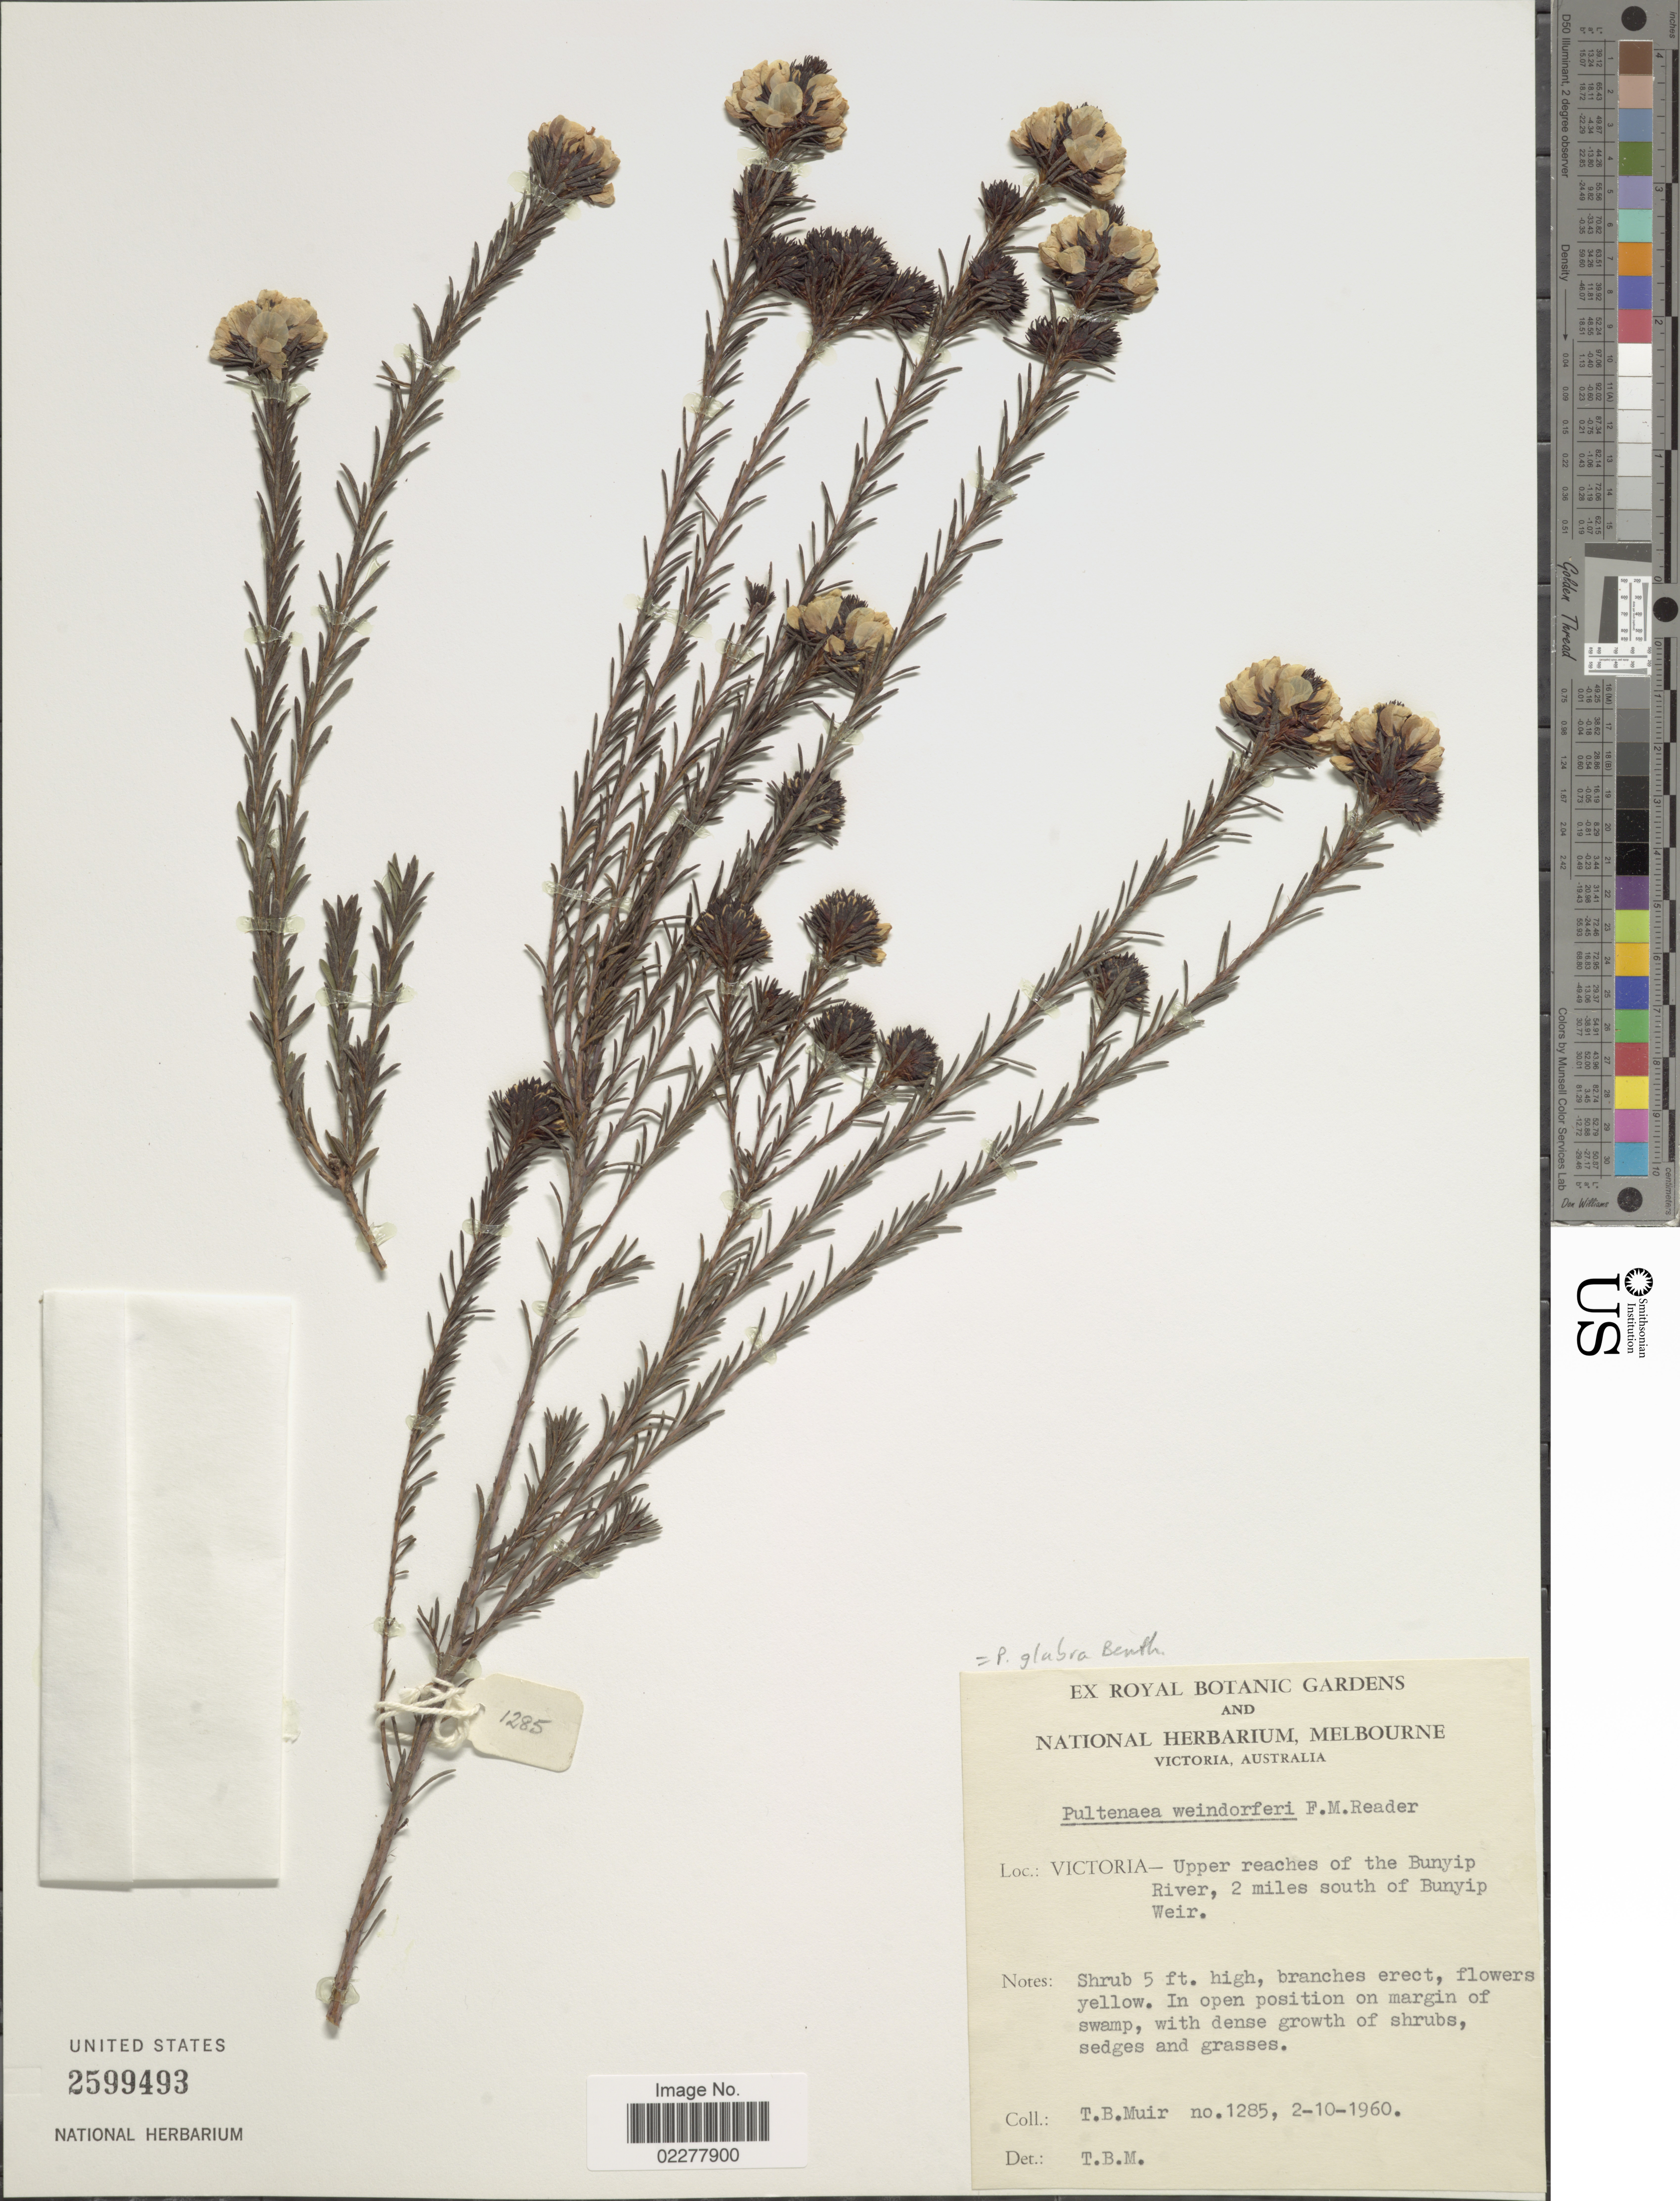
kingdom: Plantae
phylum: Tracheophyta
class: Magnoliopsida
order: Fabales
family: Fabaceae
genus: Pultenaea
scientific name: Pultenaea glabra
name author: Benth.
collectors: T. Muir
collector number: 1285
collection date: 1960-10-02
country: Australia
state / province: Victoria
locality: Victoria - Upper reaches of the Bunyip River, 2 miles south of Bunyip Weir.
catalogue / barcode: US 2599493